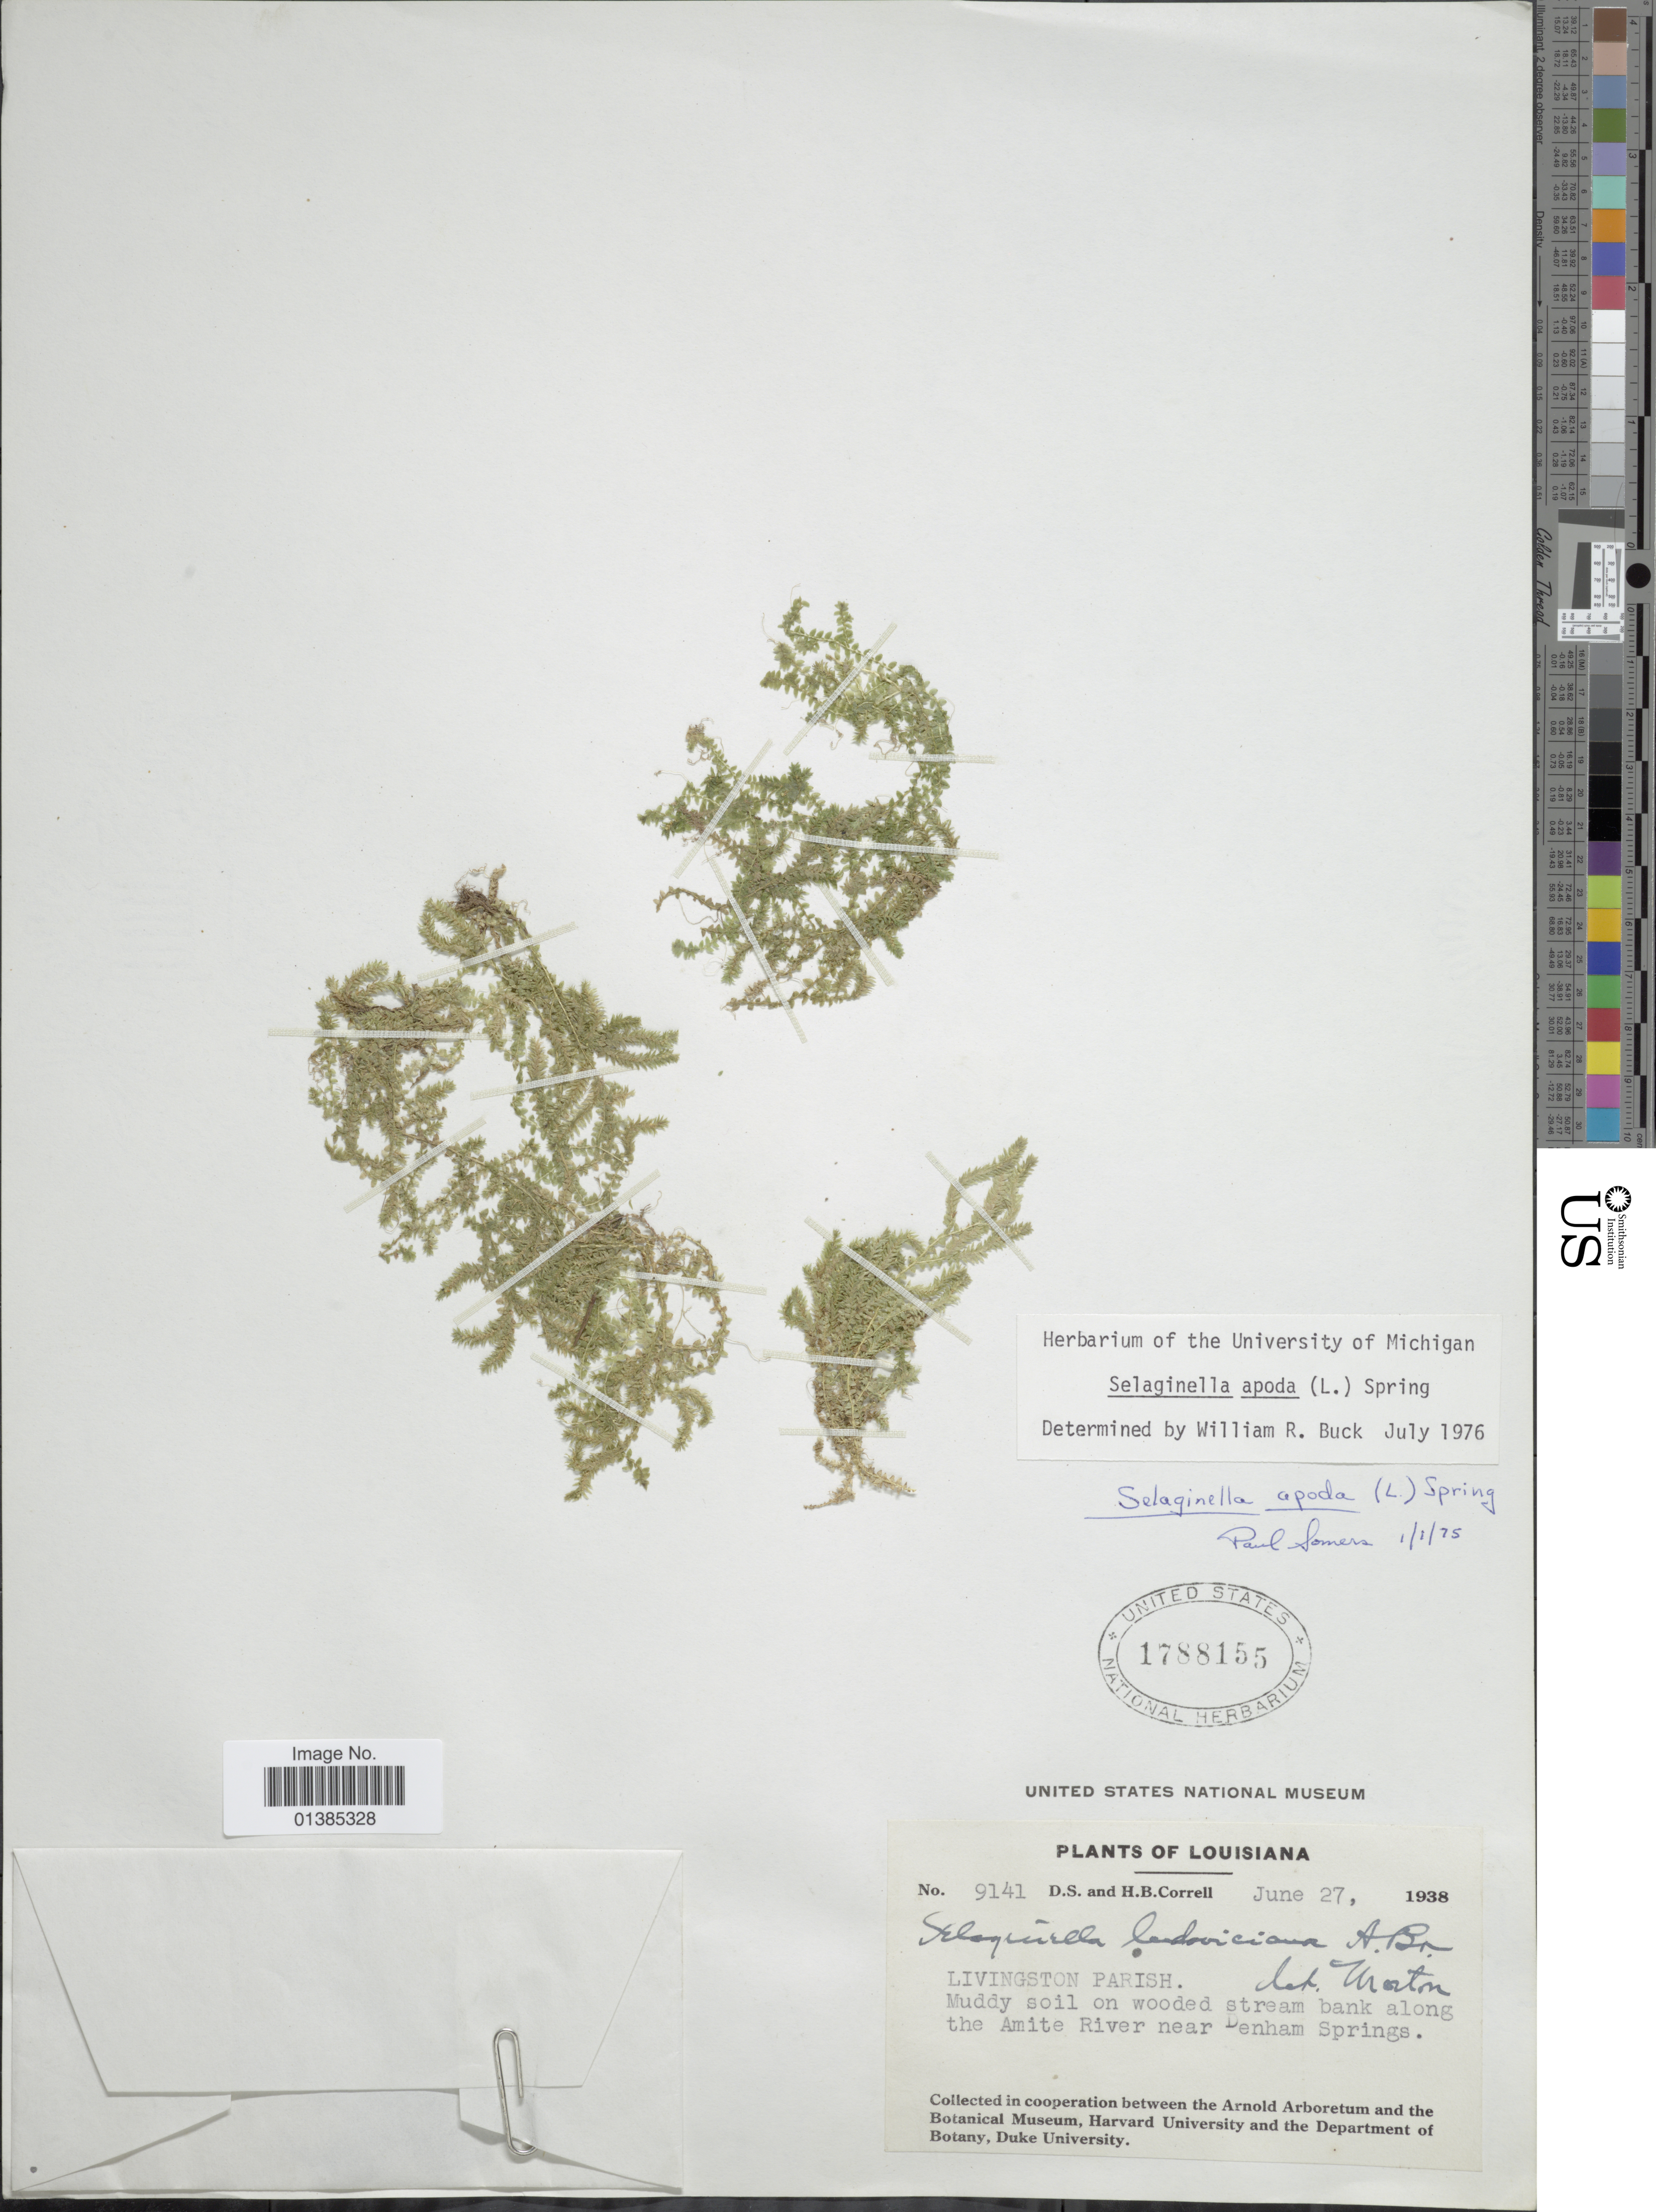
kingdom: Plantae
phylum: Tracheophyta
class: Lycopodiopsida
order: Selaginellales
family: Selaginellaceae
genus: Selaginella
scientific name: Selaginella apus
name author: Spring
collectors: D. S. Correll & H. Correll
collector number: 9141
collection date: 1938-06-27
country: United States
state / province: Louisiana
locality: Livingstone Parish. Muddy soil on wooded stream bank along the Amite River near Denham Springs.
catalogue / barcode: US 1788155